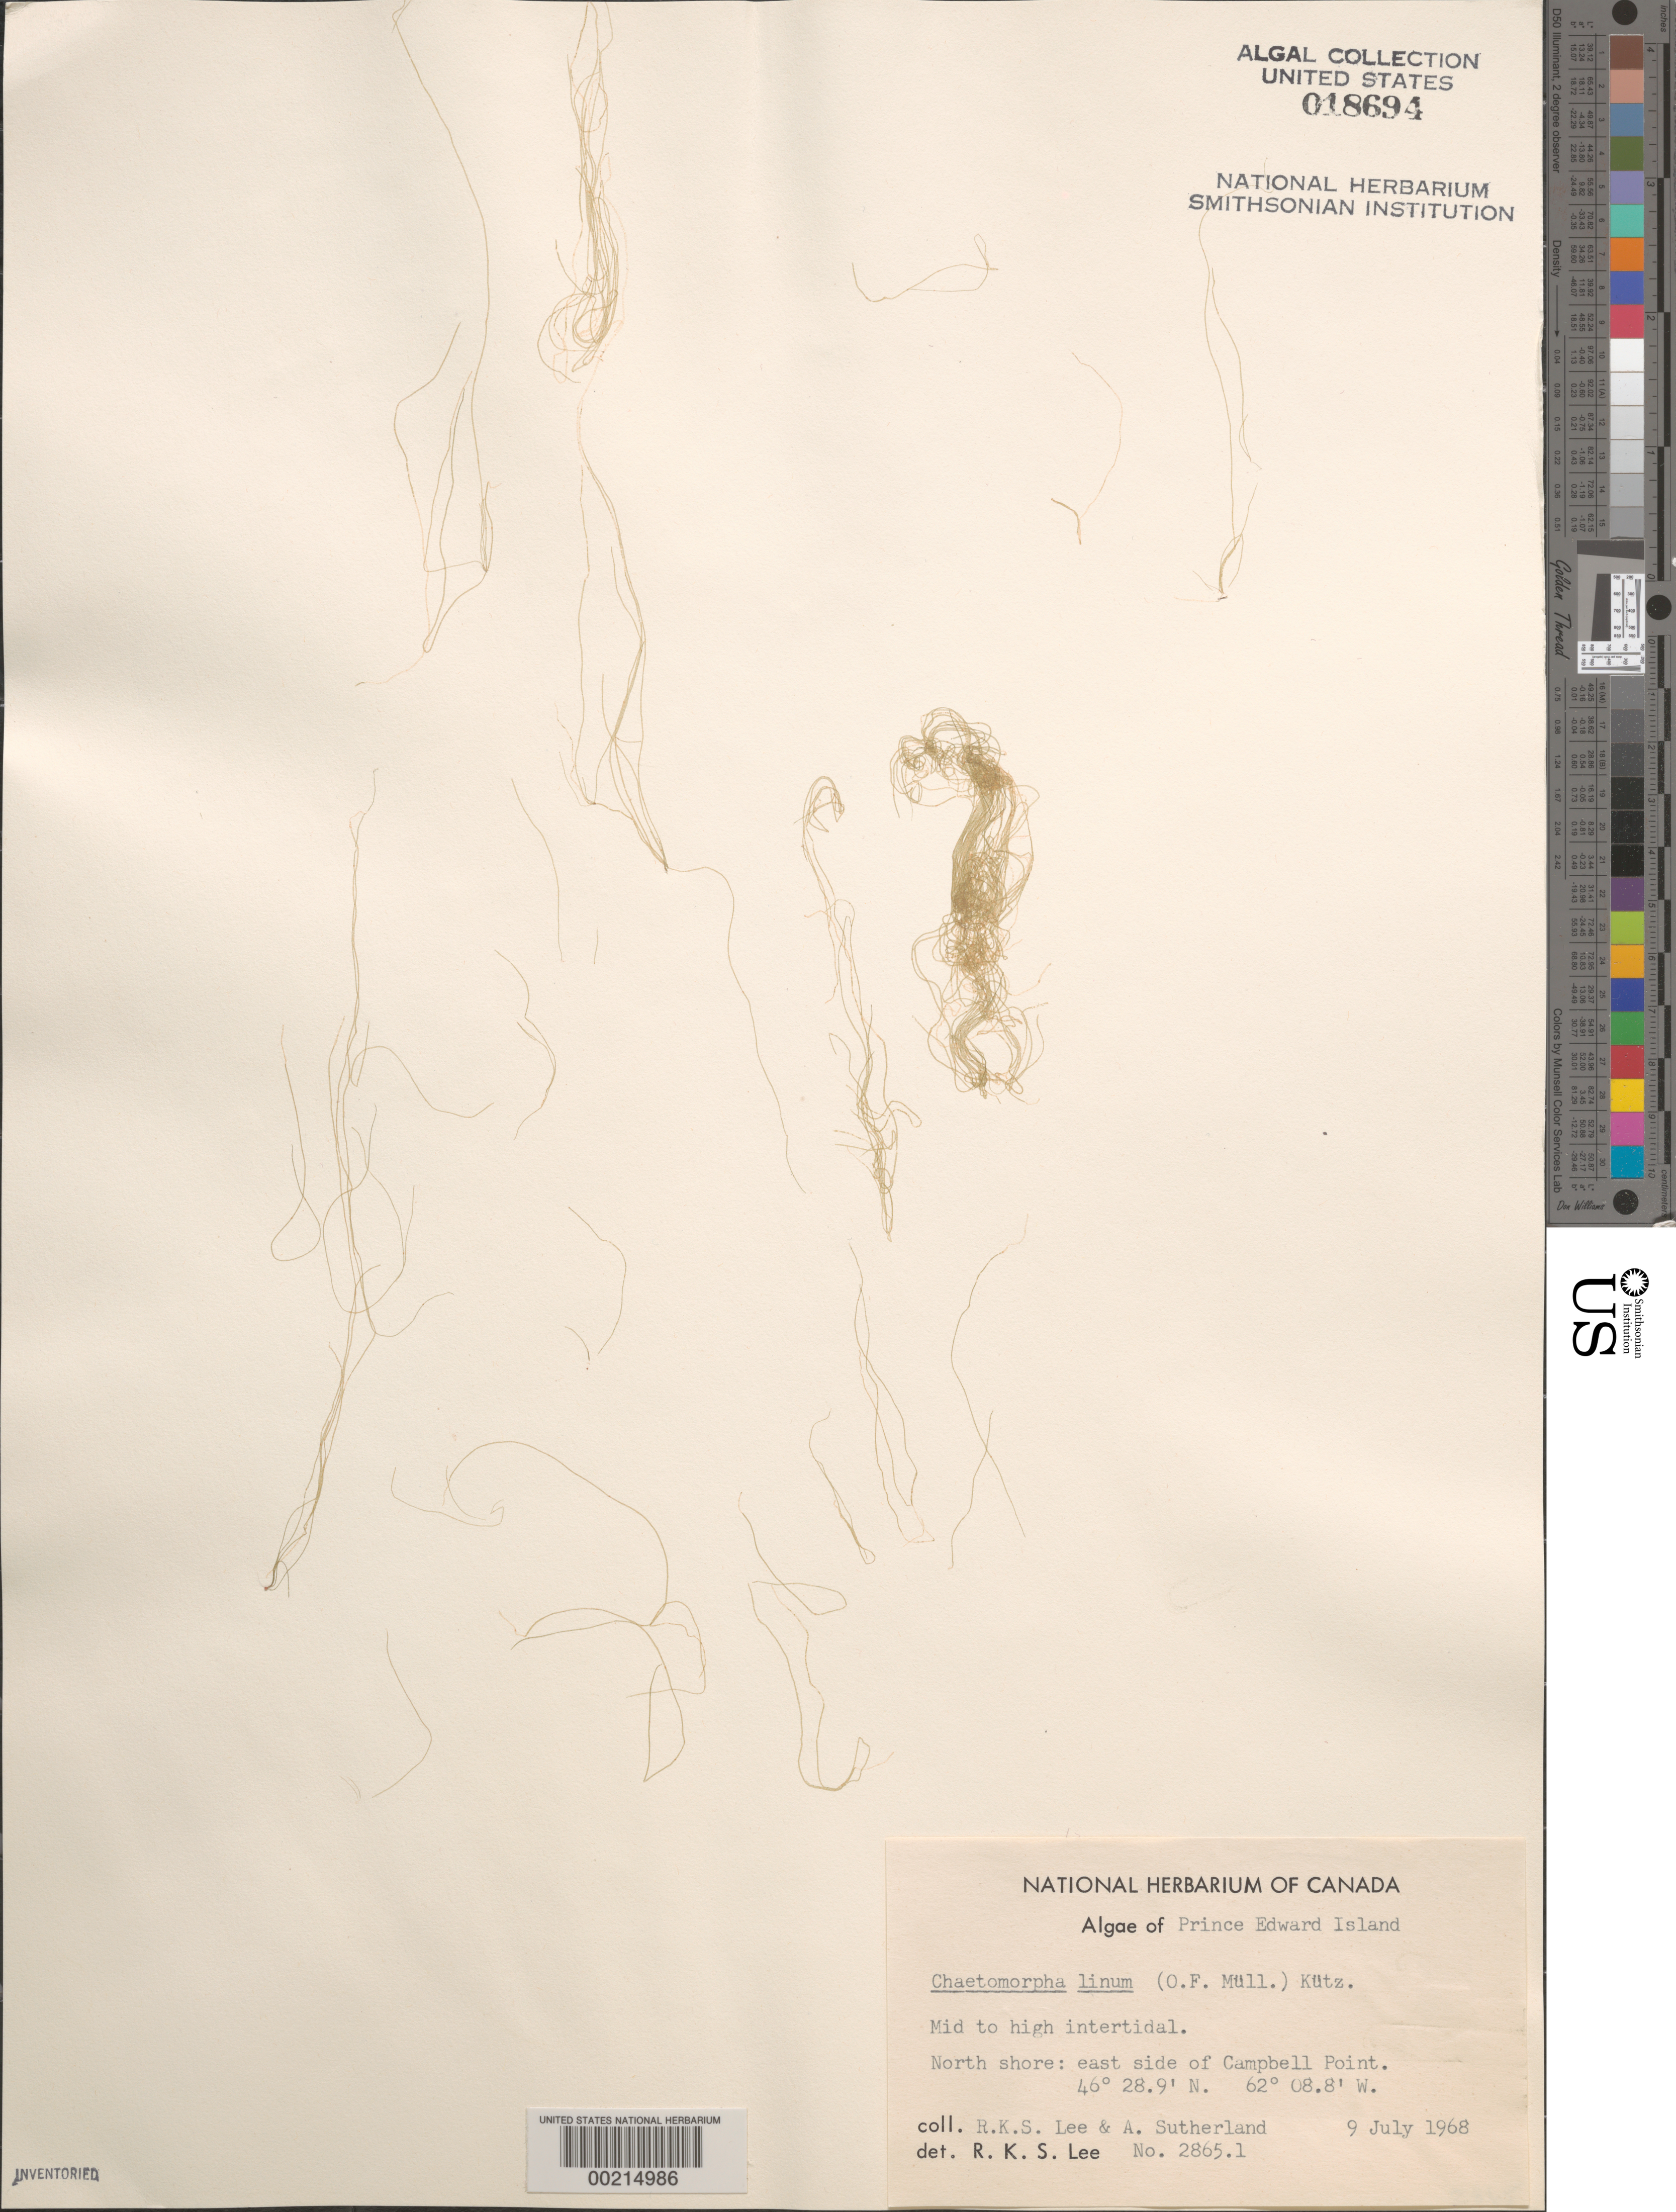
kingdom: Plantae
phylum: Chlorophyta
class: Ulvophyceae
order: Cladophorales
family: Cladophoraceae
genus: Chaetomorpha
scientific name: Chaetomorpha linum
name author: (O.F. Muell.) Kütz.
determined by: Lee, R. K. S.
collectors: R. Lee & A. Sutherland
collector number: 2865.1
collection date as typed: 09 Jul 1968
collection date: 1968-07-09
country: Canada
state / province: Prince Edward Island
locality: Campbell point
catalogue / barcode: US 18694